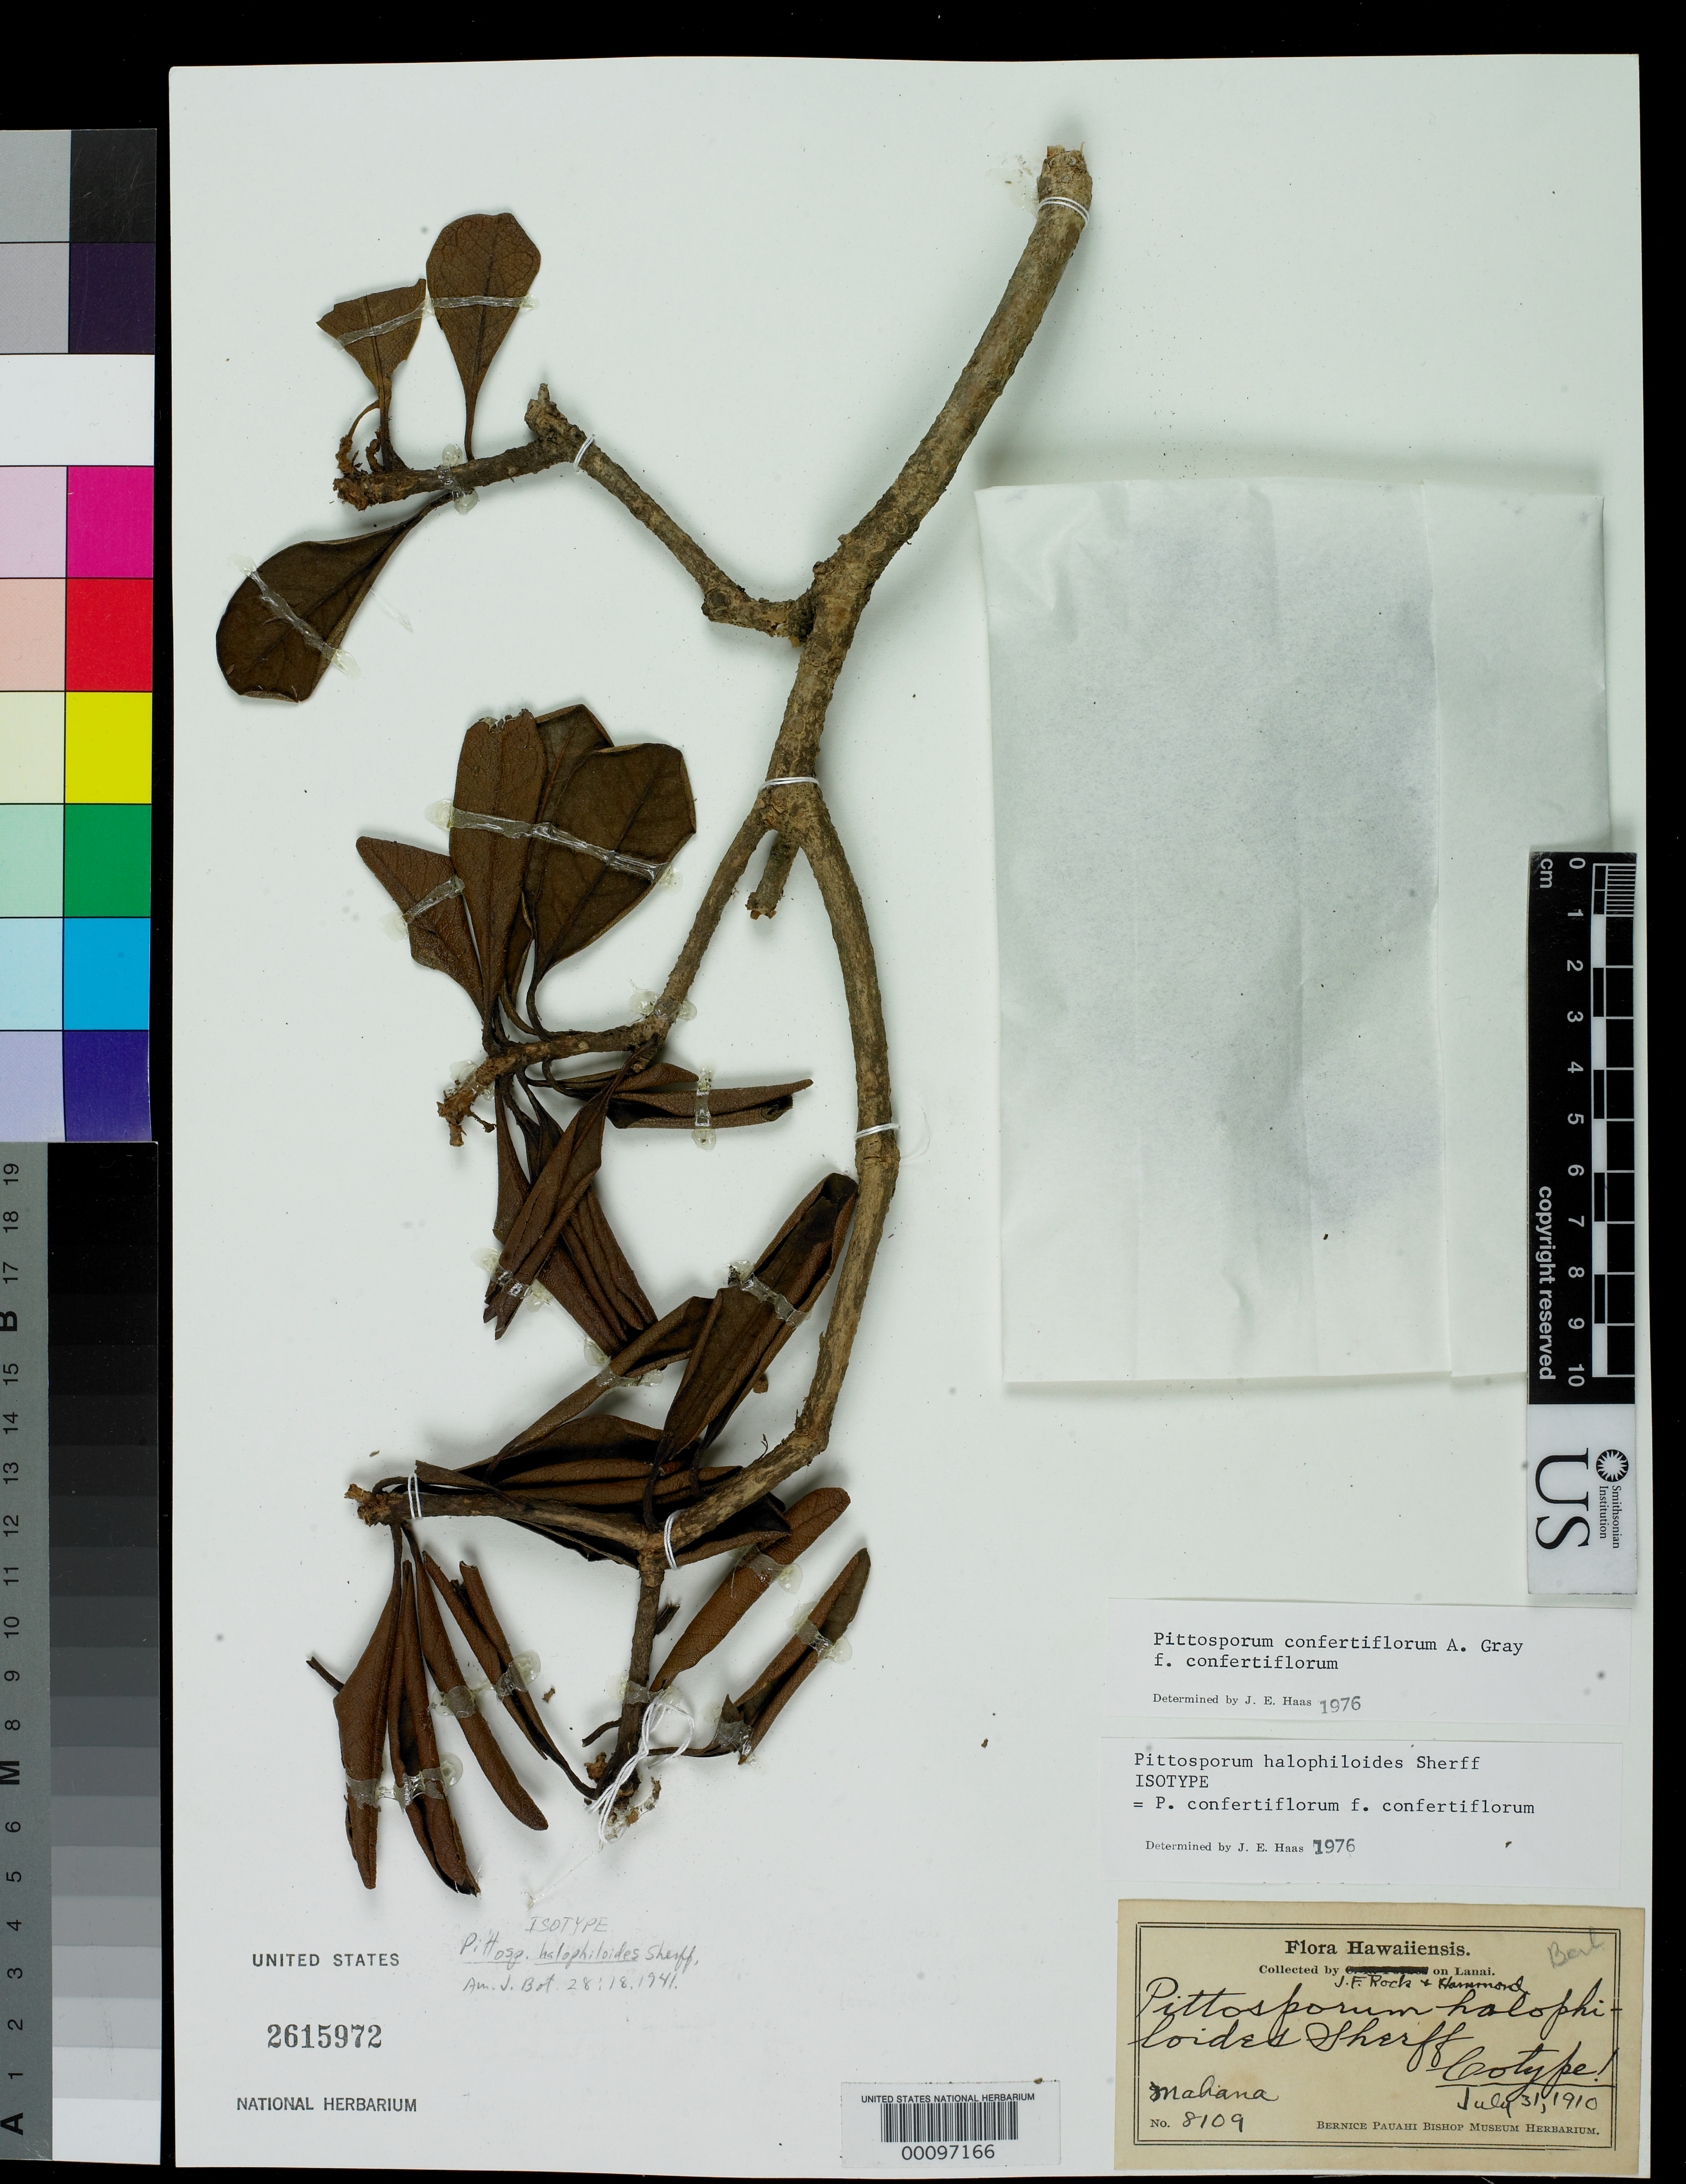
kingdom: Plantae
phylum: Tracheophyta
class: Magnoliopsida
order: Apiales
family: Pittosporaceae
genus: Pittosporum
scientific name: Pittosporum halophiloides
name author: Sherff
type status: Isotype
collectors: J. F. Rock & E. Hammond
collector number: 8109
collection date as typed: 31 Jul 1910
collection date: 1910-07-31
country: United States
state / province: Hawaii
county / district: Maui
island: Lana'i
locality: Mahana.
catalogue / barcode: US 2615972